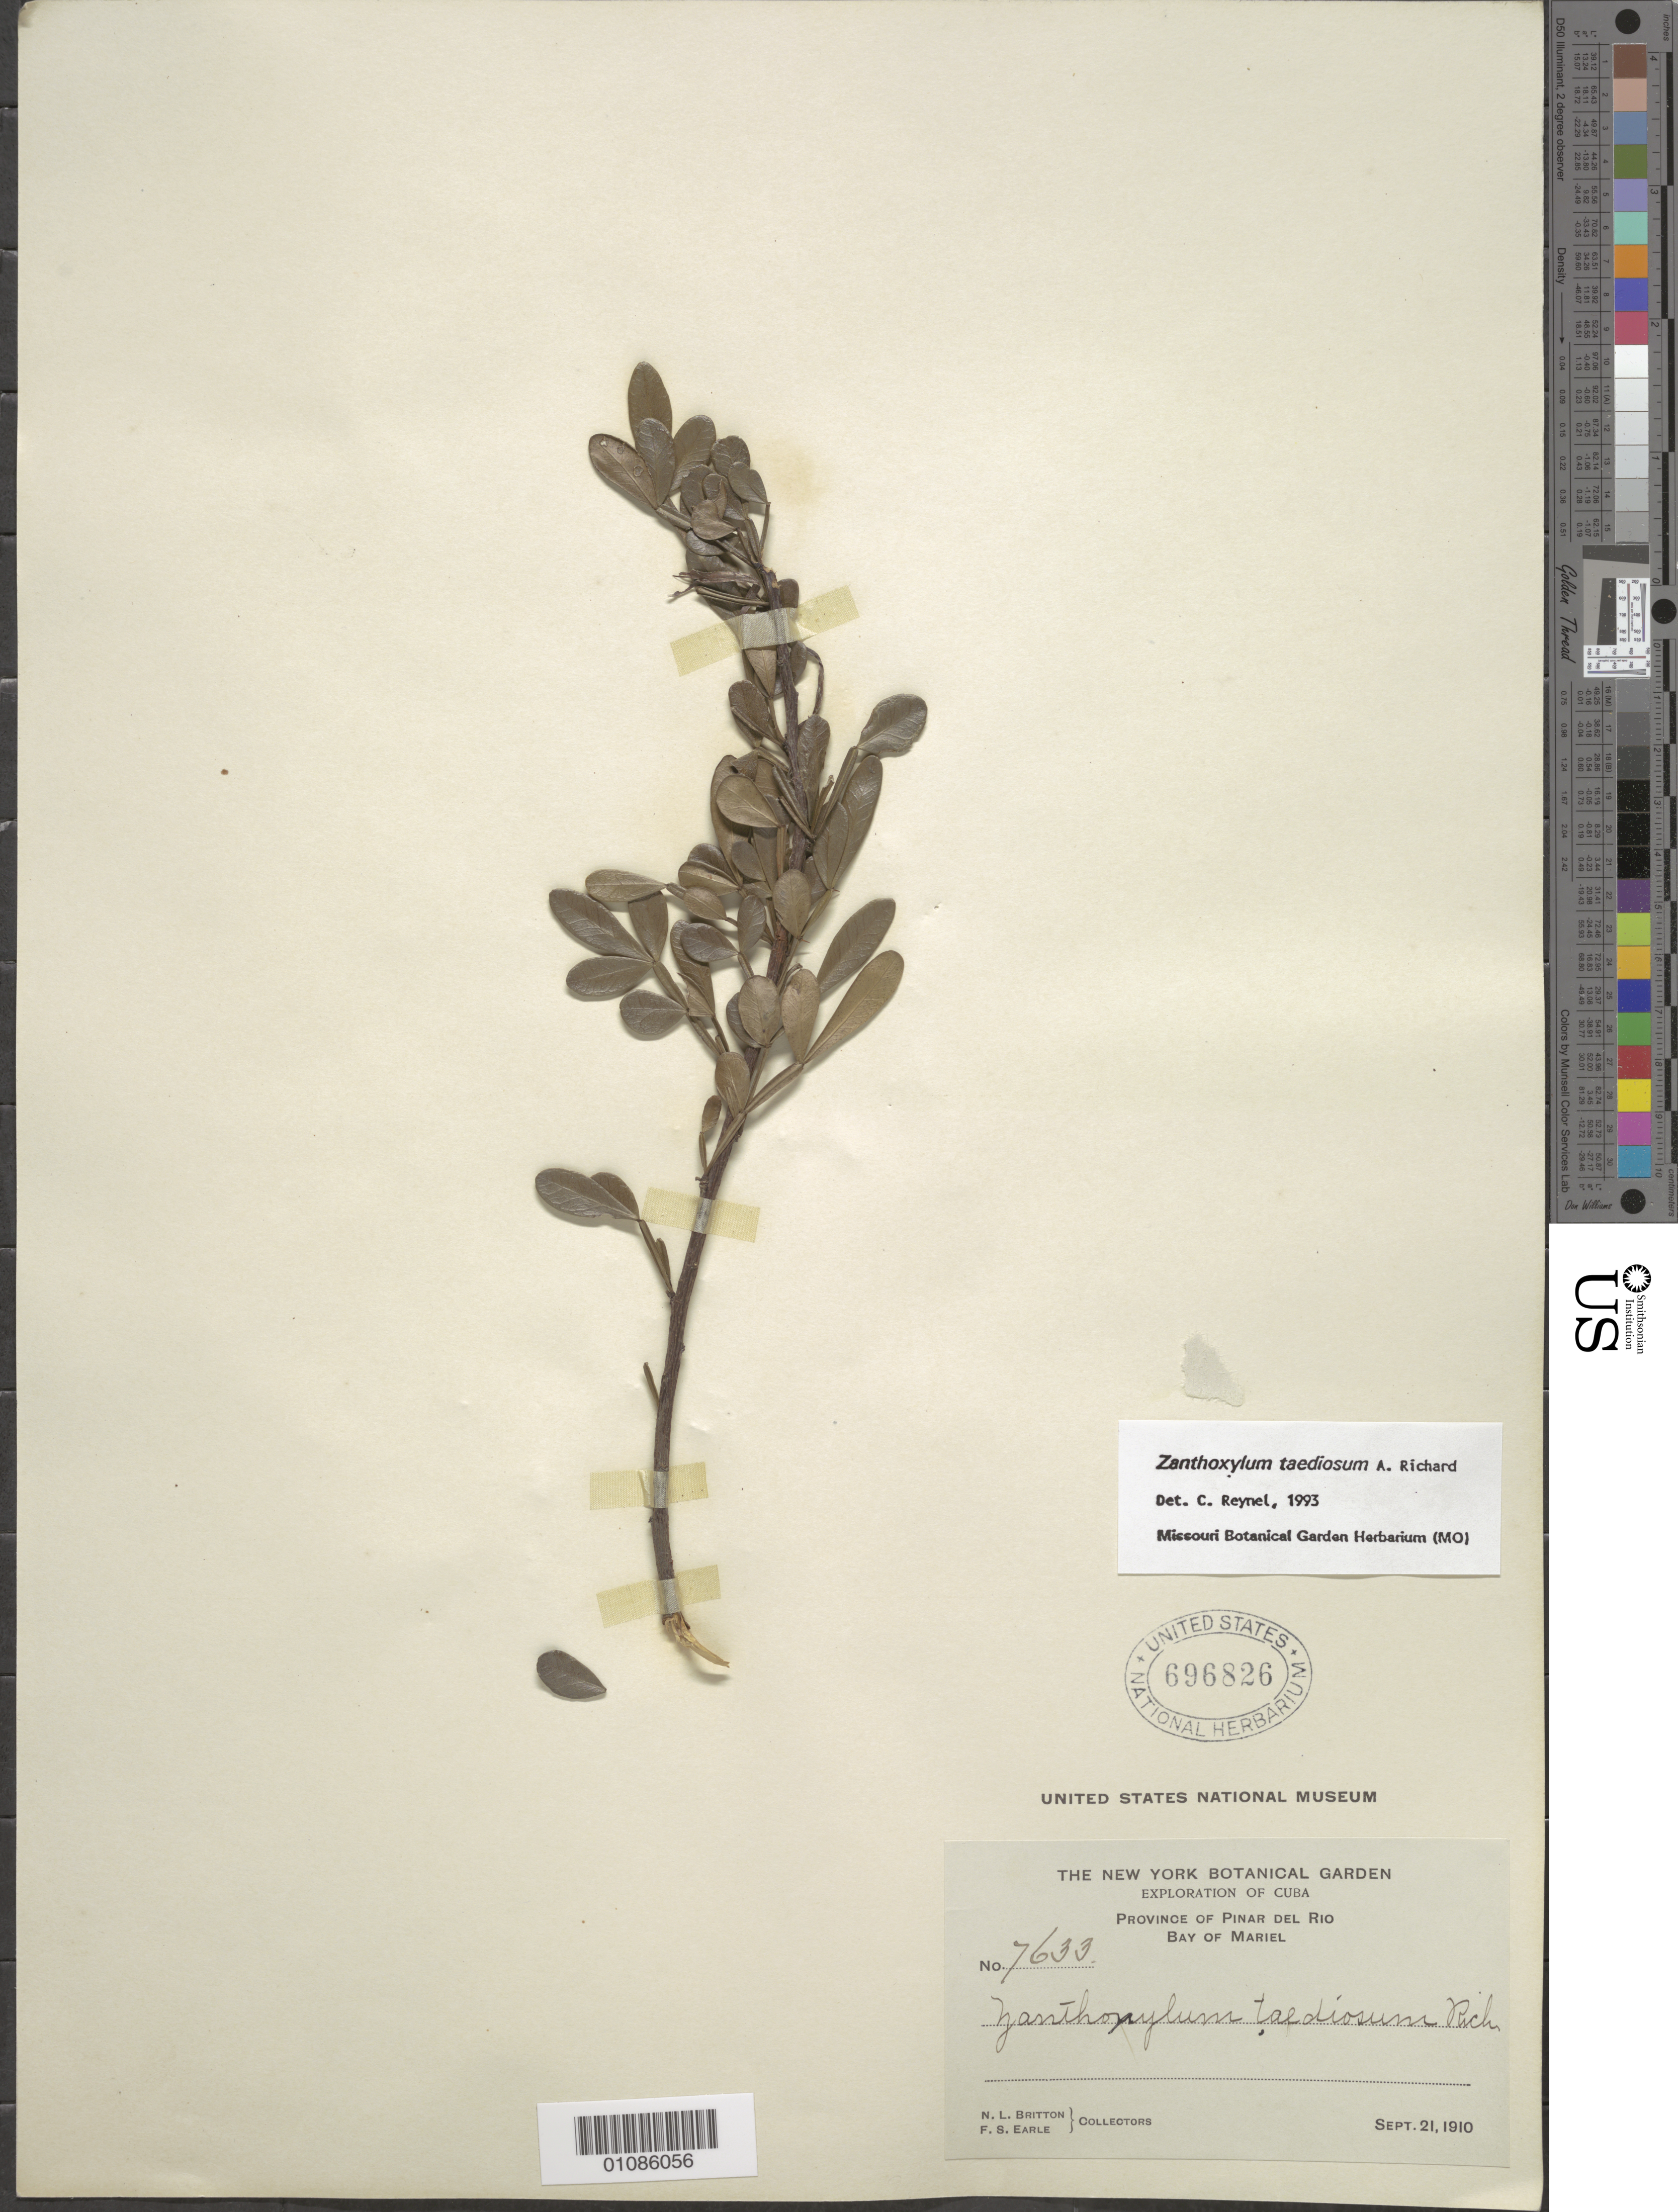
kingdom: Plantae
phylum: Tracheophyta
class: Magnoliopsida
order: Sapindales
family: Rutaceae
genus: Zanthoxylum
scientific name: Zanthoxylum taediosum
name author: A. Rich.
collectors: N. Britton & F. S. Earle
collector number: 7633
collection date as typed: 21 Sep 1910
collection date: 1910-09-21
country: Cuba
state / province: Pinar del Rio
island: Cuba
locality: Pinar del Rio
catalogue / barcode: US 696826